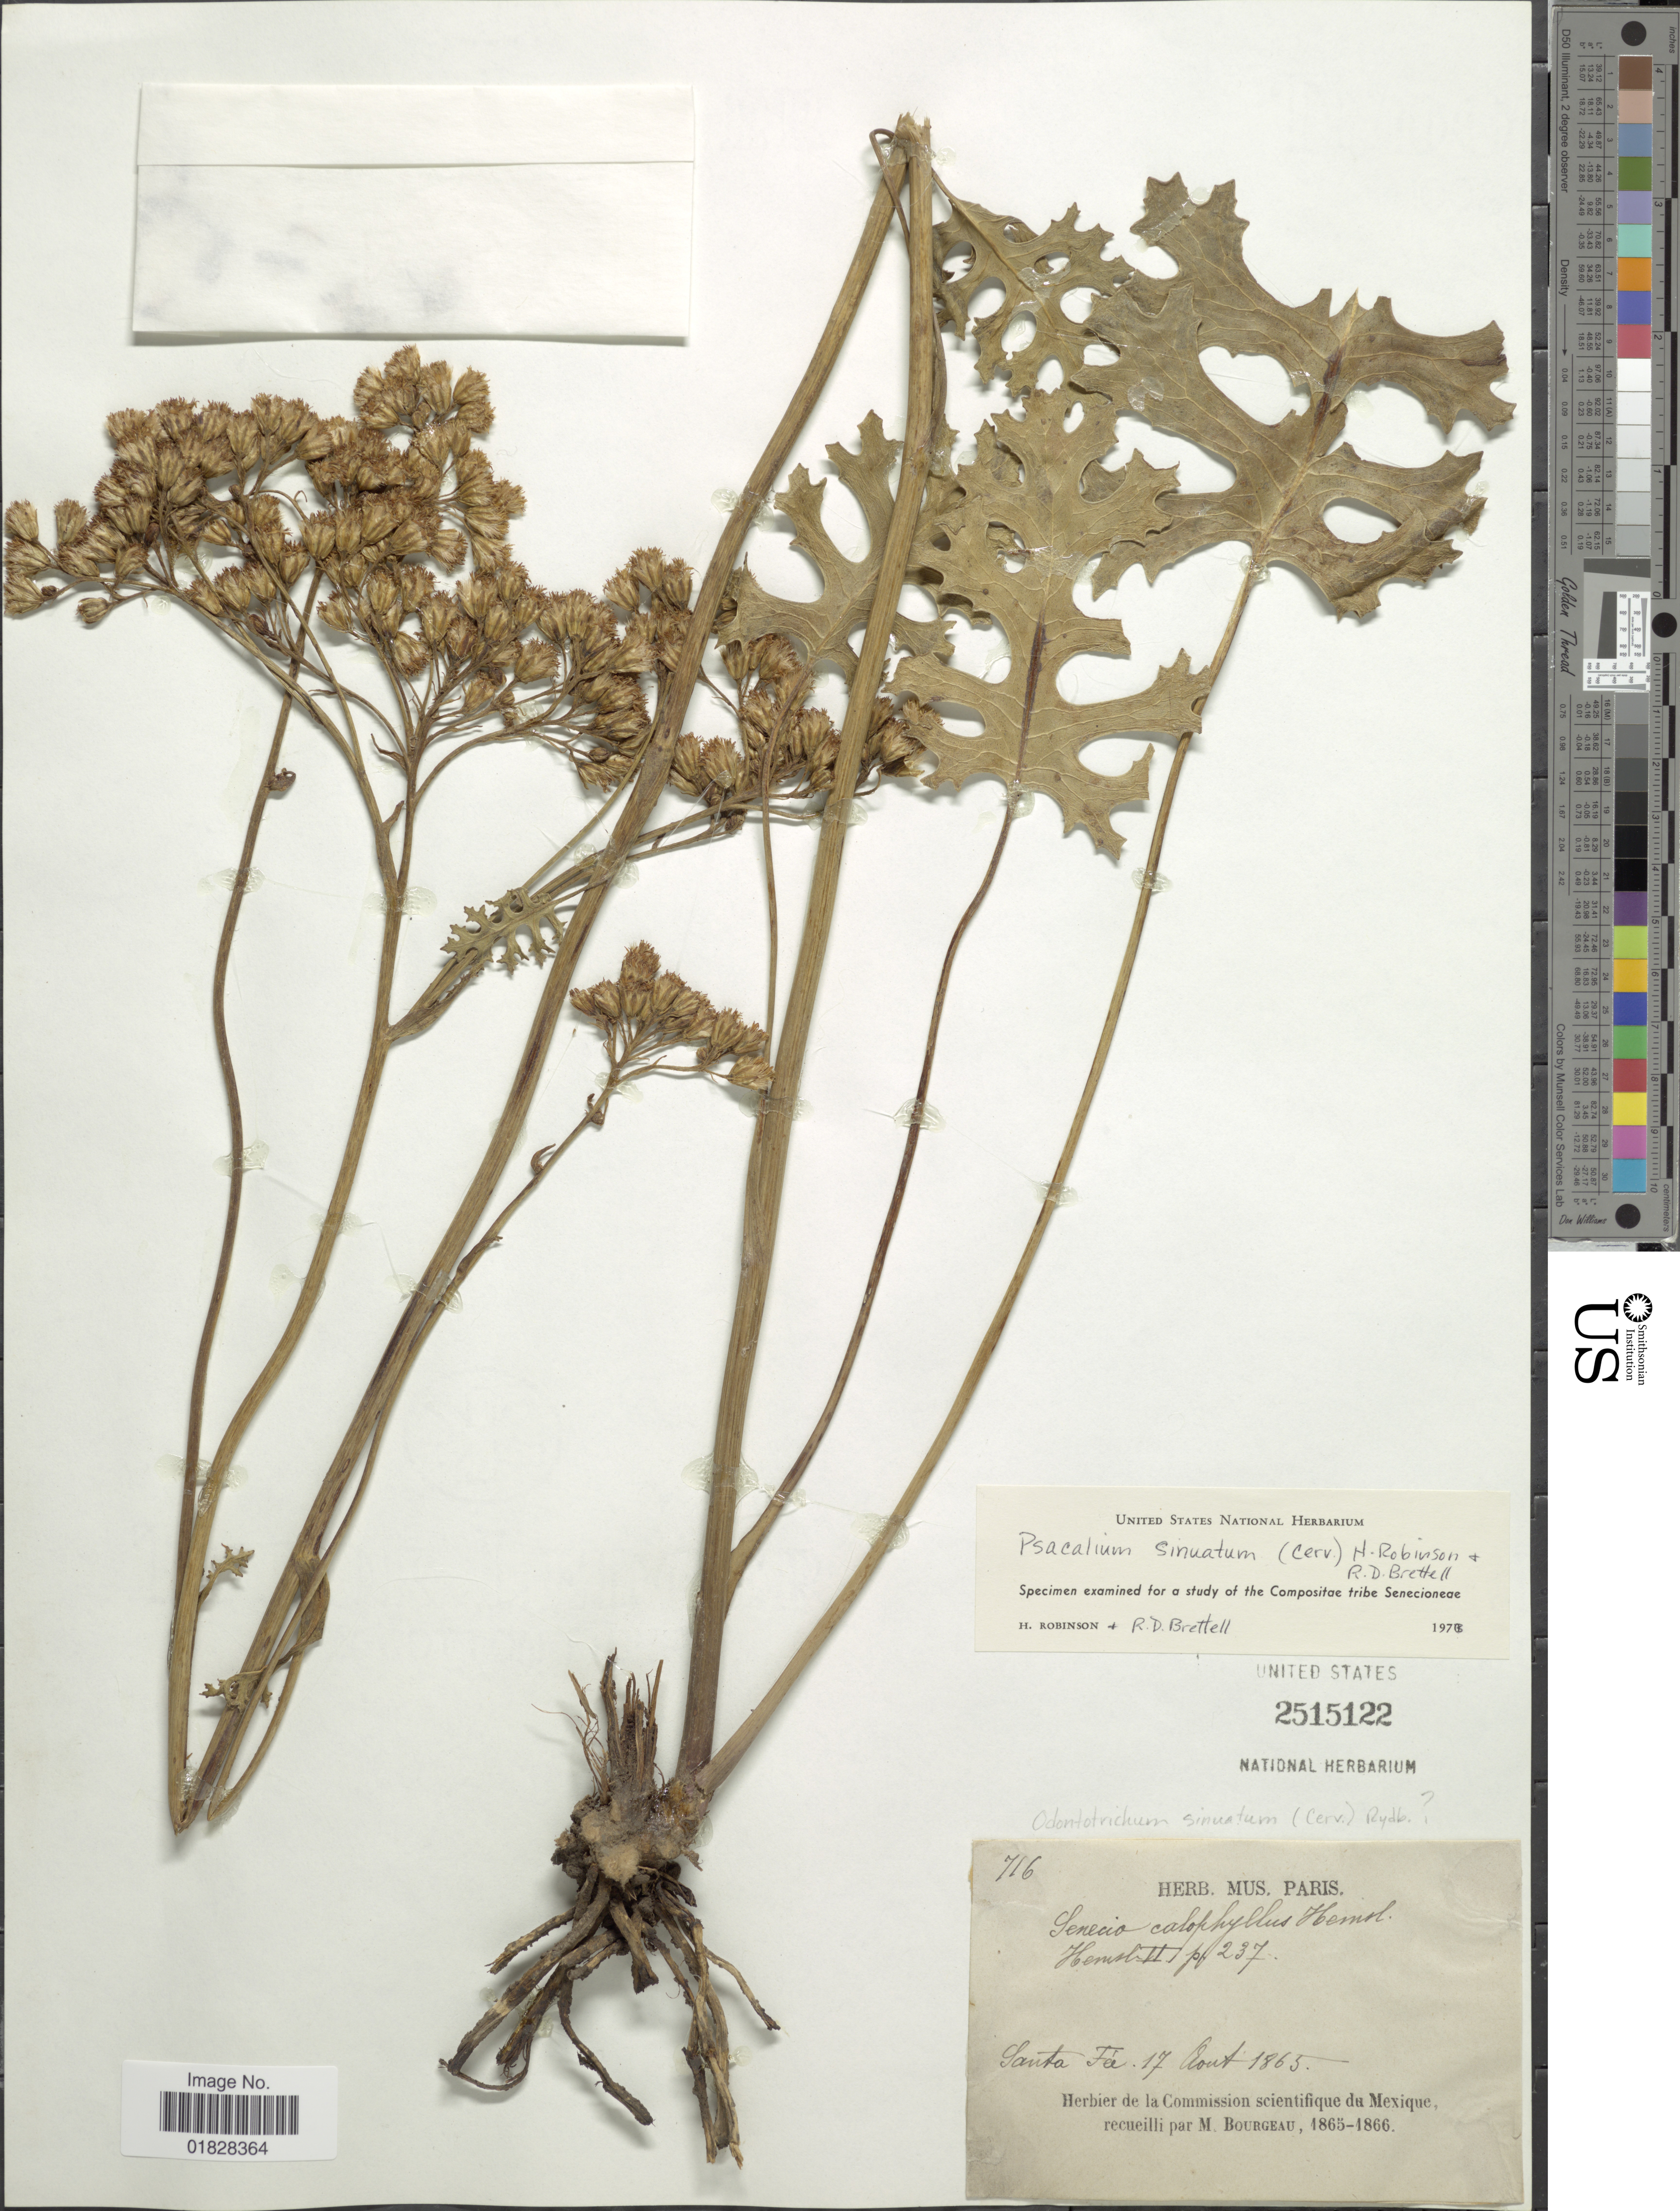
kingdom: Plantae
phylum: Tracheophyta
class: Magnoliopsida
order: Asterales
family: Asteraceae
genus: Psacalium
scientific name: Psacalium sinuatum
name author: (Cerv.) H. Rob. & Brettell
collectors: M. Bourgeau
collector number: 716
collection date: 1865-08-17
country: Mexico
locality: Santa Fé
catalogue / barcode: US 2515122